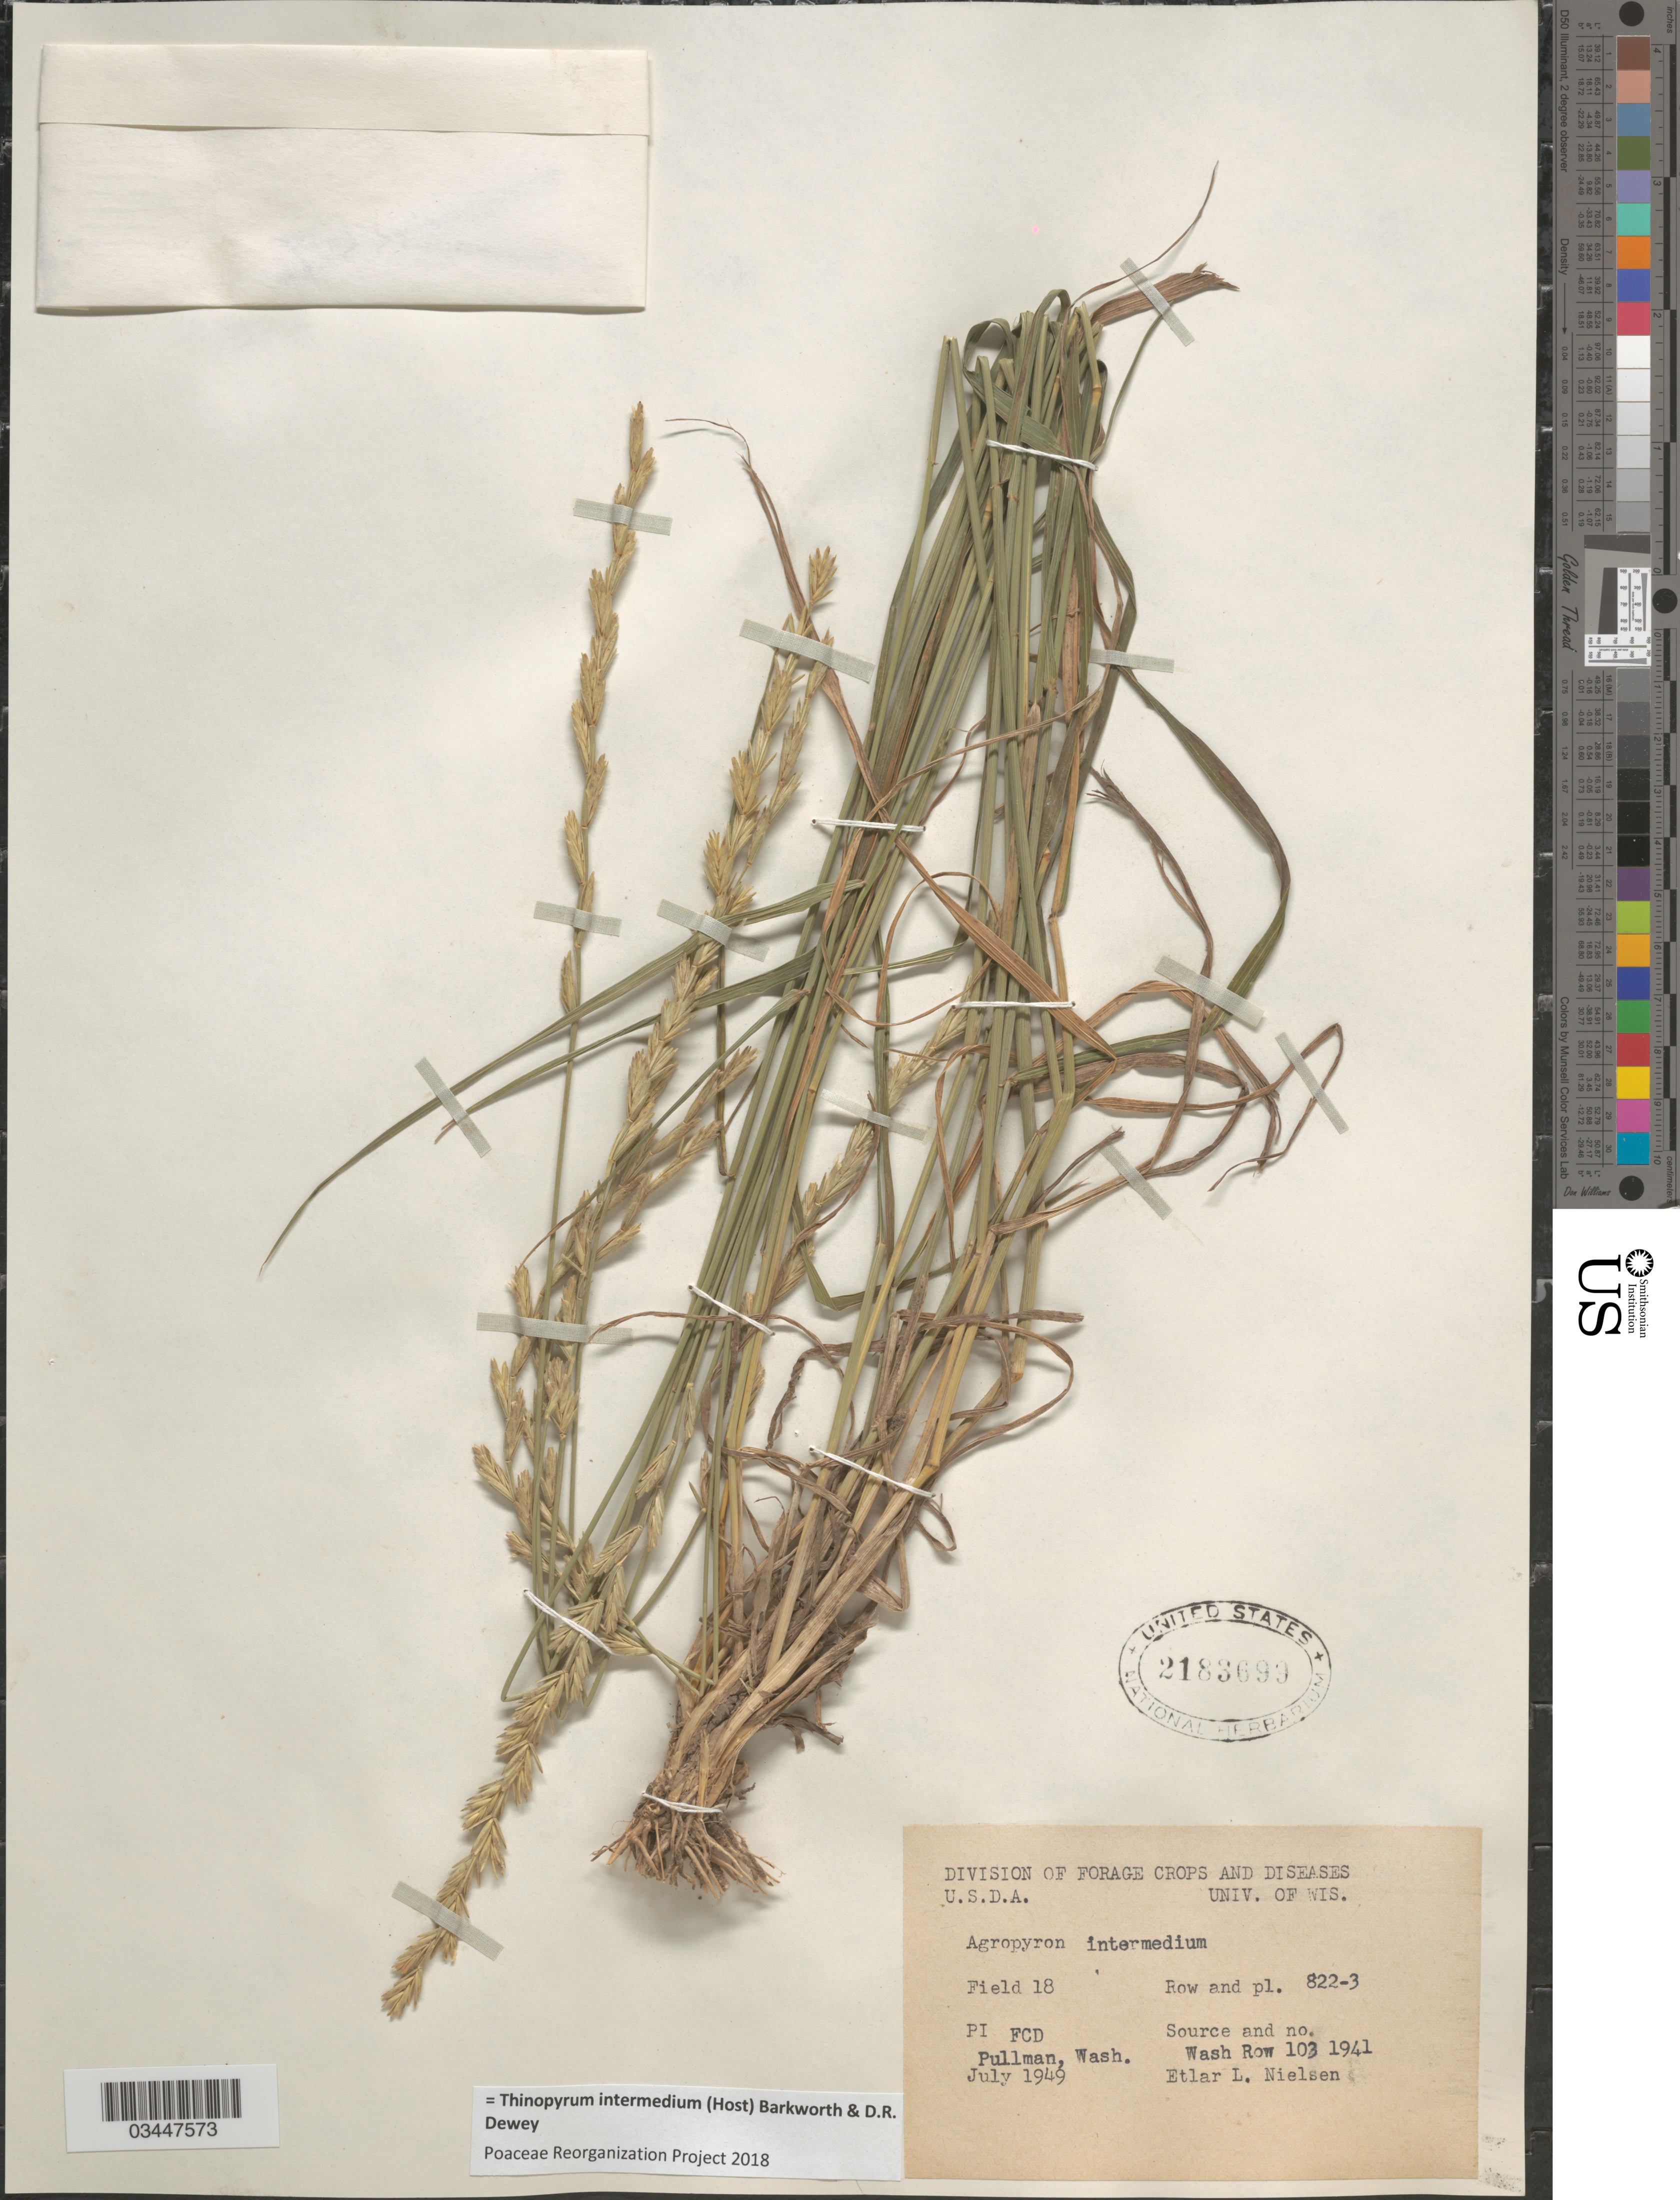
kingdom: Plantae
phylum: Tracheophyta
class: Liliopsida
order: Poales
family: Poaceae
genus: Thinopyrum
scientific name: Thinopyrum intermedium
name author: (Host) Barkworth & Dewey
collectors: E. L. Nielsen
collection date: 1949-07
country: United States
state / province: Washington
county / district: Whitman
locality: Field 18. Row and pl. 822-3. FCD Pullman.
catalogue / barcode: US 2183699